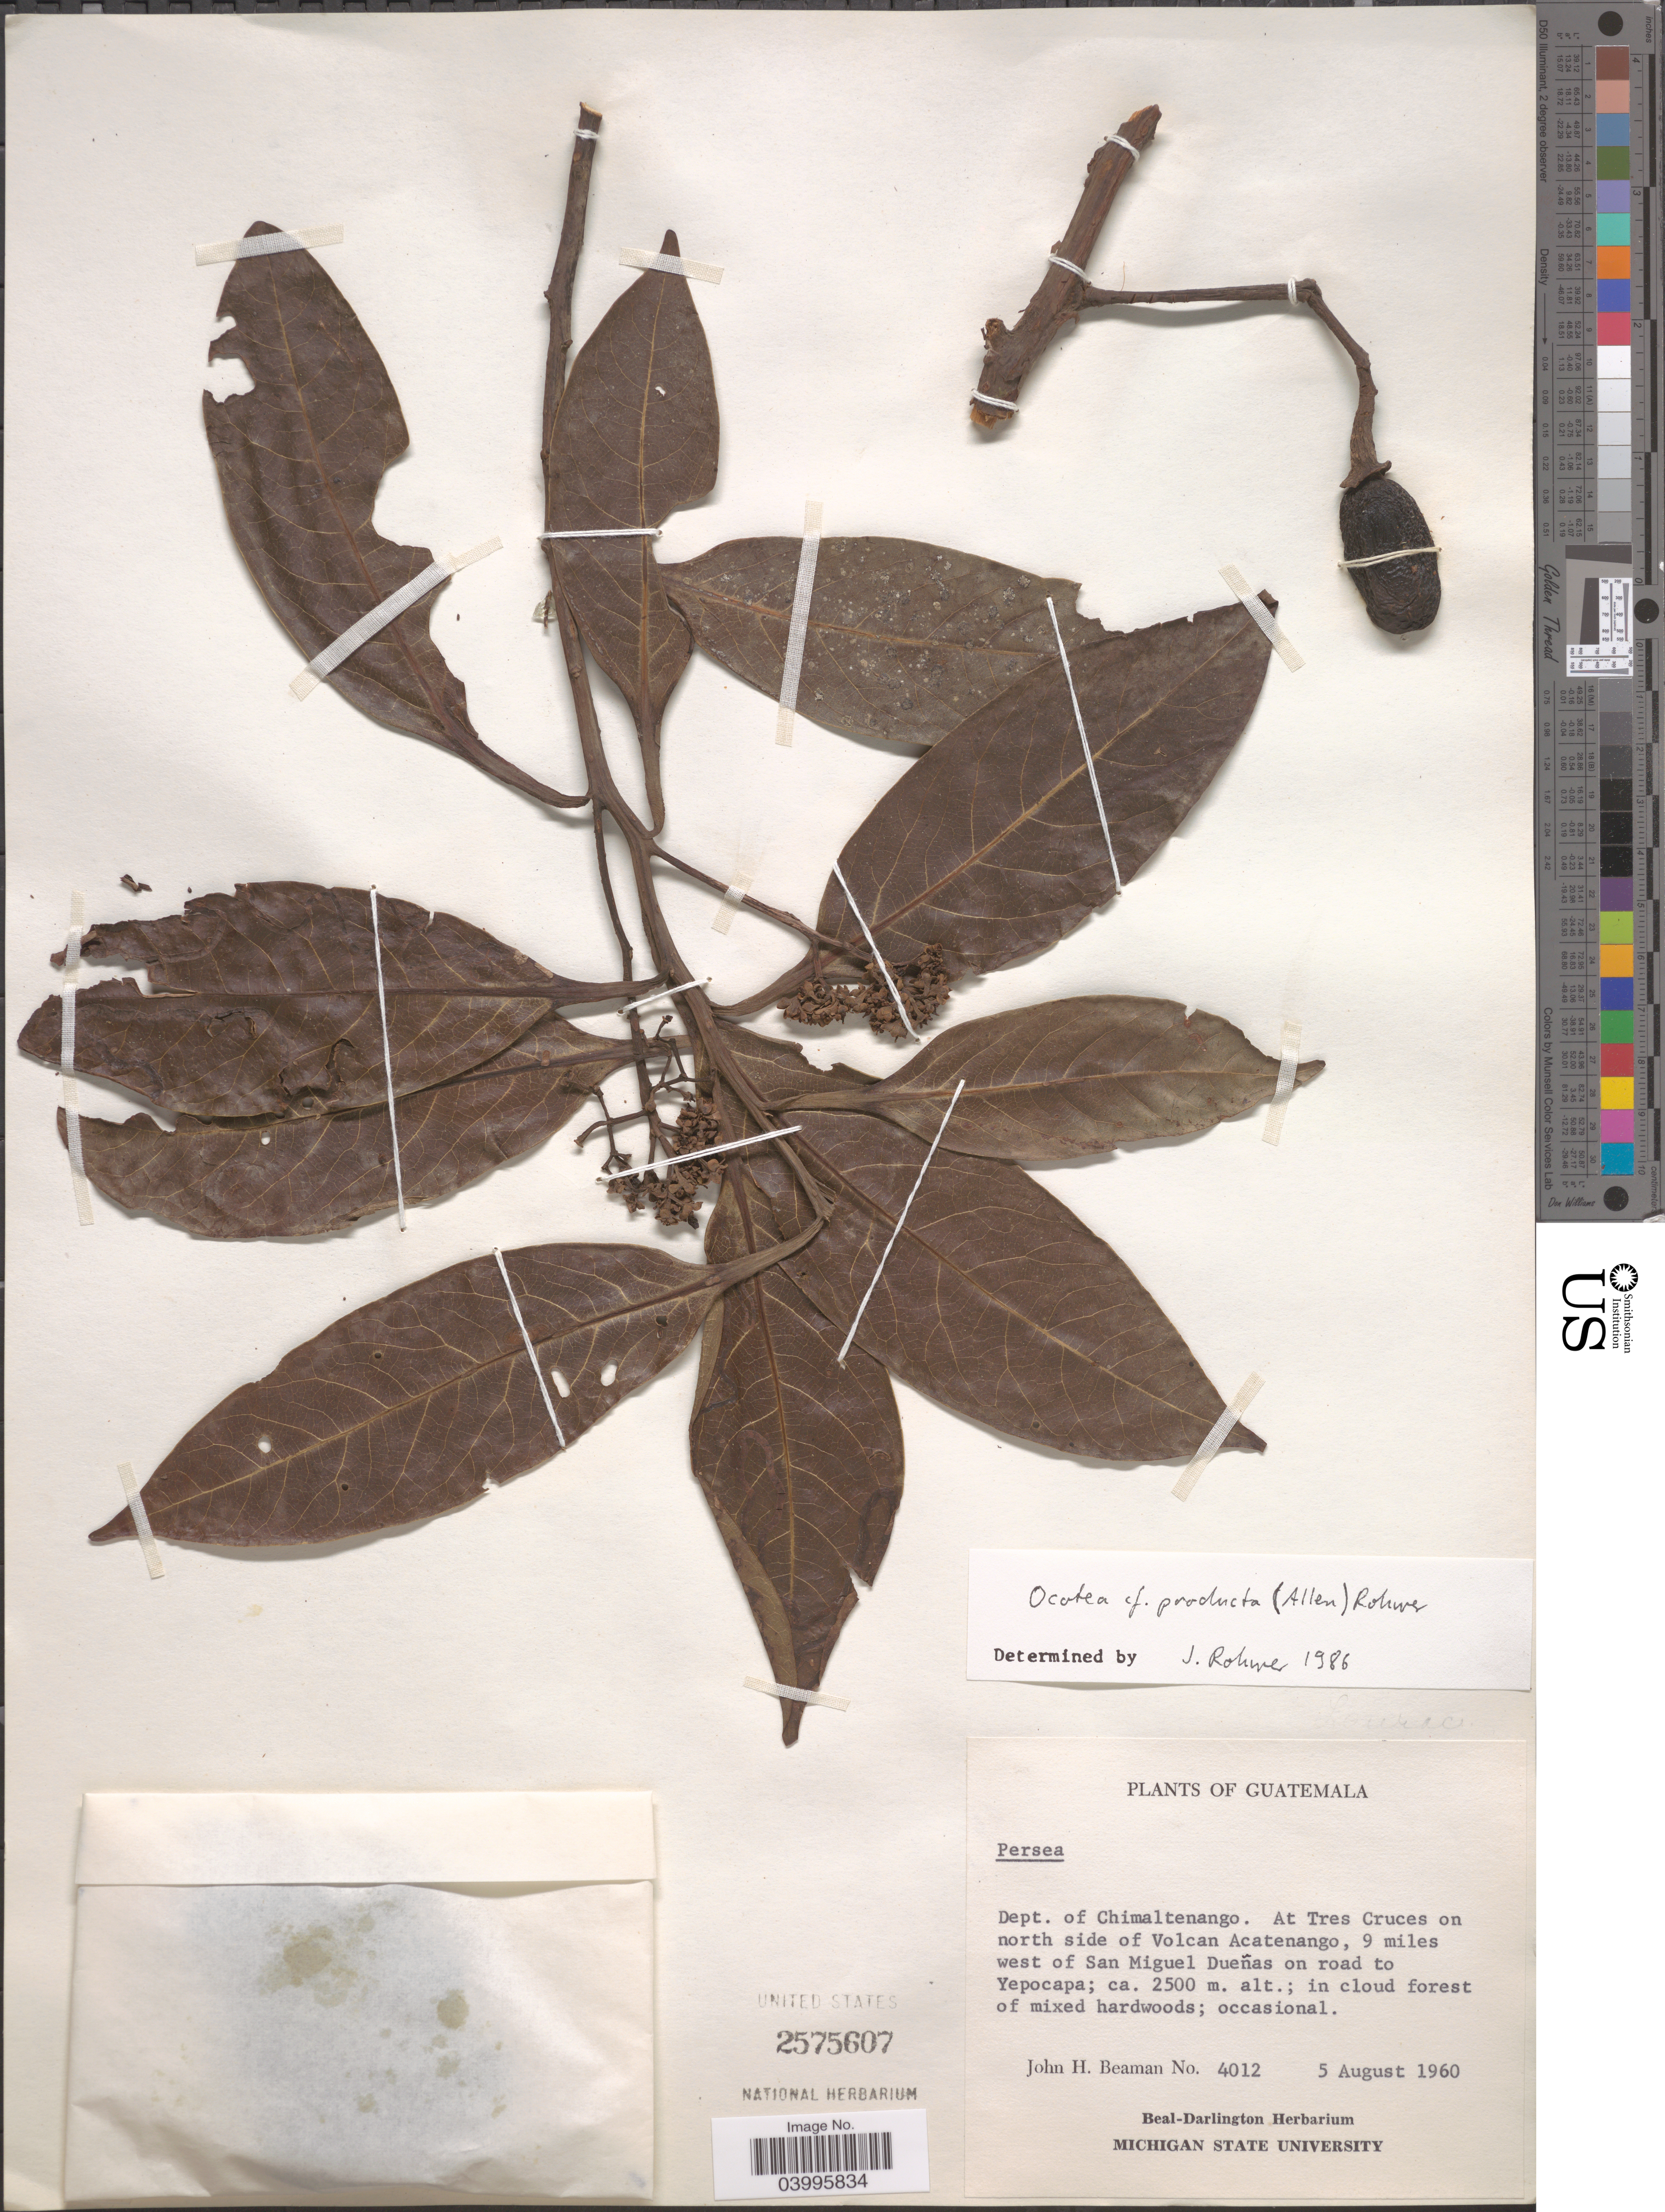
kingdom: Plantae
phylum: Tracheophyta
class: Magnoliopsida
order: Laurales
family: Lauraceae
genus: Ocotea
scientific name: Ocotea producta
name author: (C.K. Allen) Rohwer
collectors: J. H. Beaman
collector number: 4012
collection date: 1960-08-05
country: Guatemala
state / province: Chimaltenango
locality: Dept. of Chimaltenango. At Tres Cruces on north side of Volcan Acatenango, 9 miles west of San Miguel Dueñas on road to Yepocapa.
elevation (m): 2500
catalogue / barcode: US 2575607